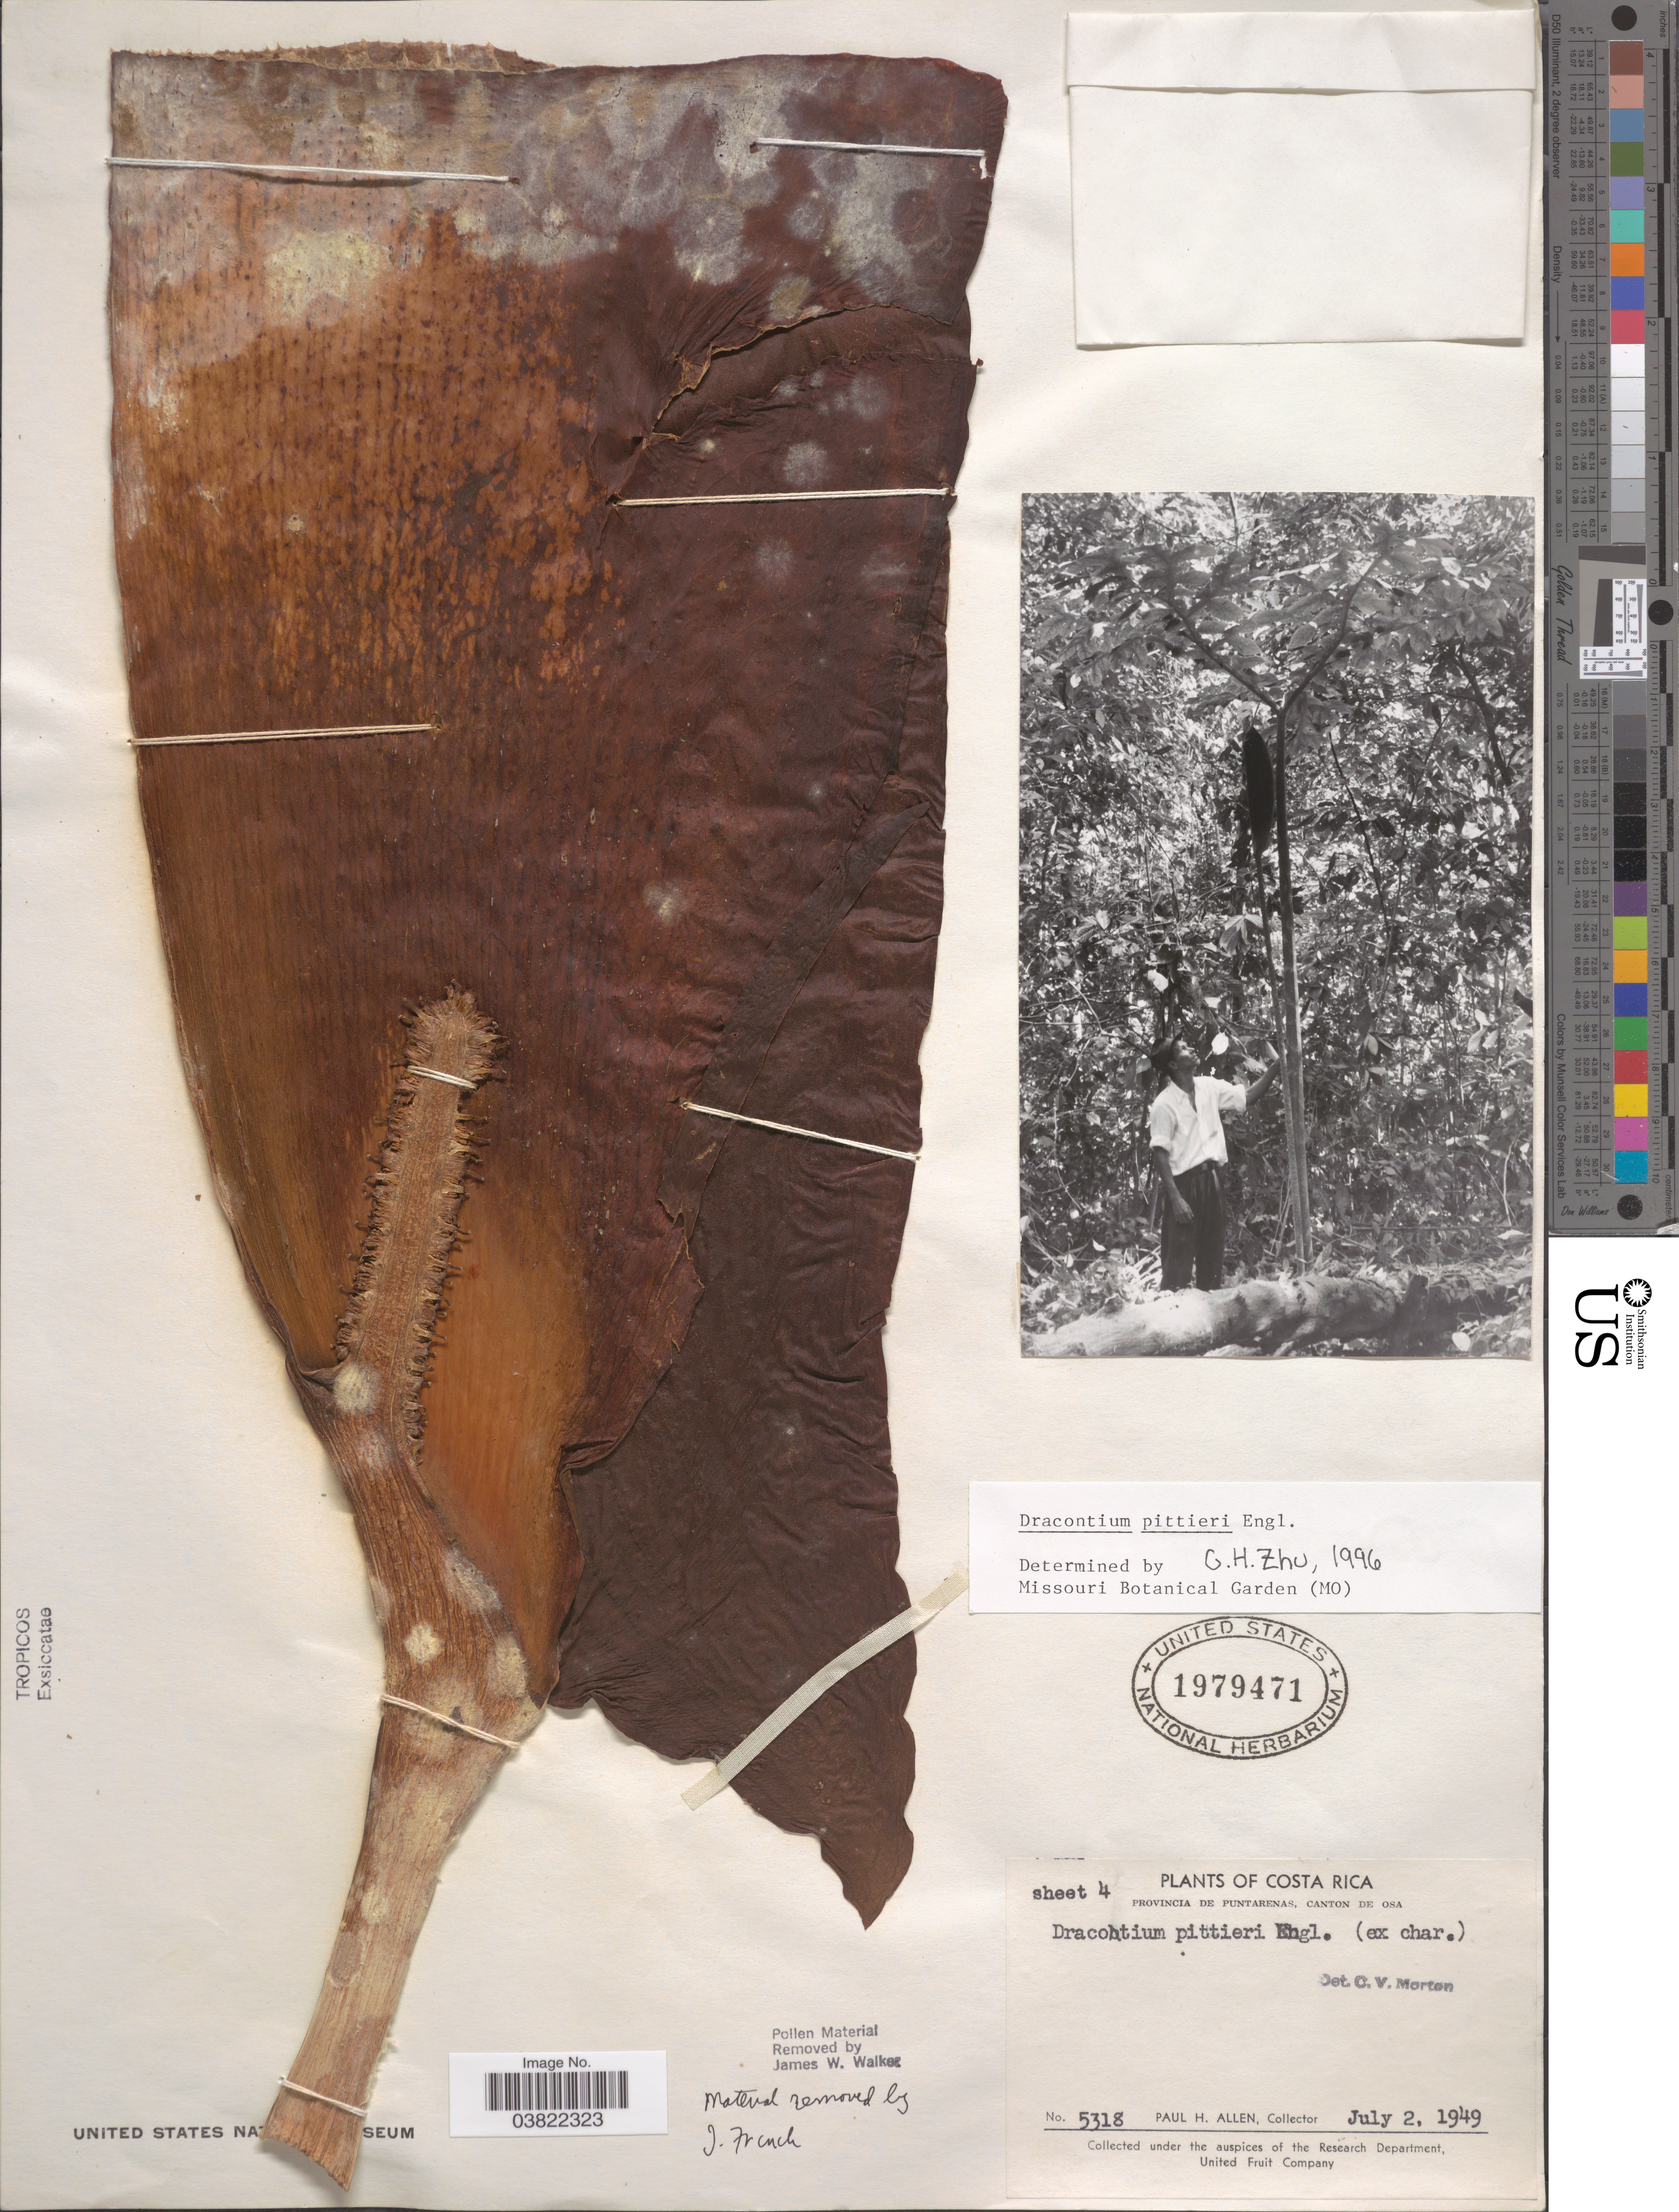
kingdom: Plantae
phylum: Tracheophyta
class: Liliopsida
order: Alismatales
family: Araceae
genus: Dracontium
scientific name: Dracontium pittieri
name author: Engl.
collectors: P. H. Allen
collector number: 5318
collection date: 1949-07-02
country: Costa Rica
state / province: Puntarenas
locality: Canton de Osa.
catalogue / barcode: US 1979471